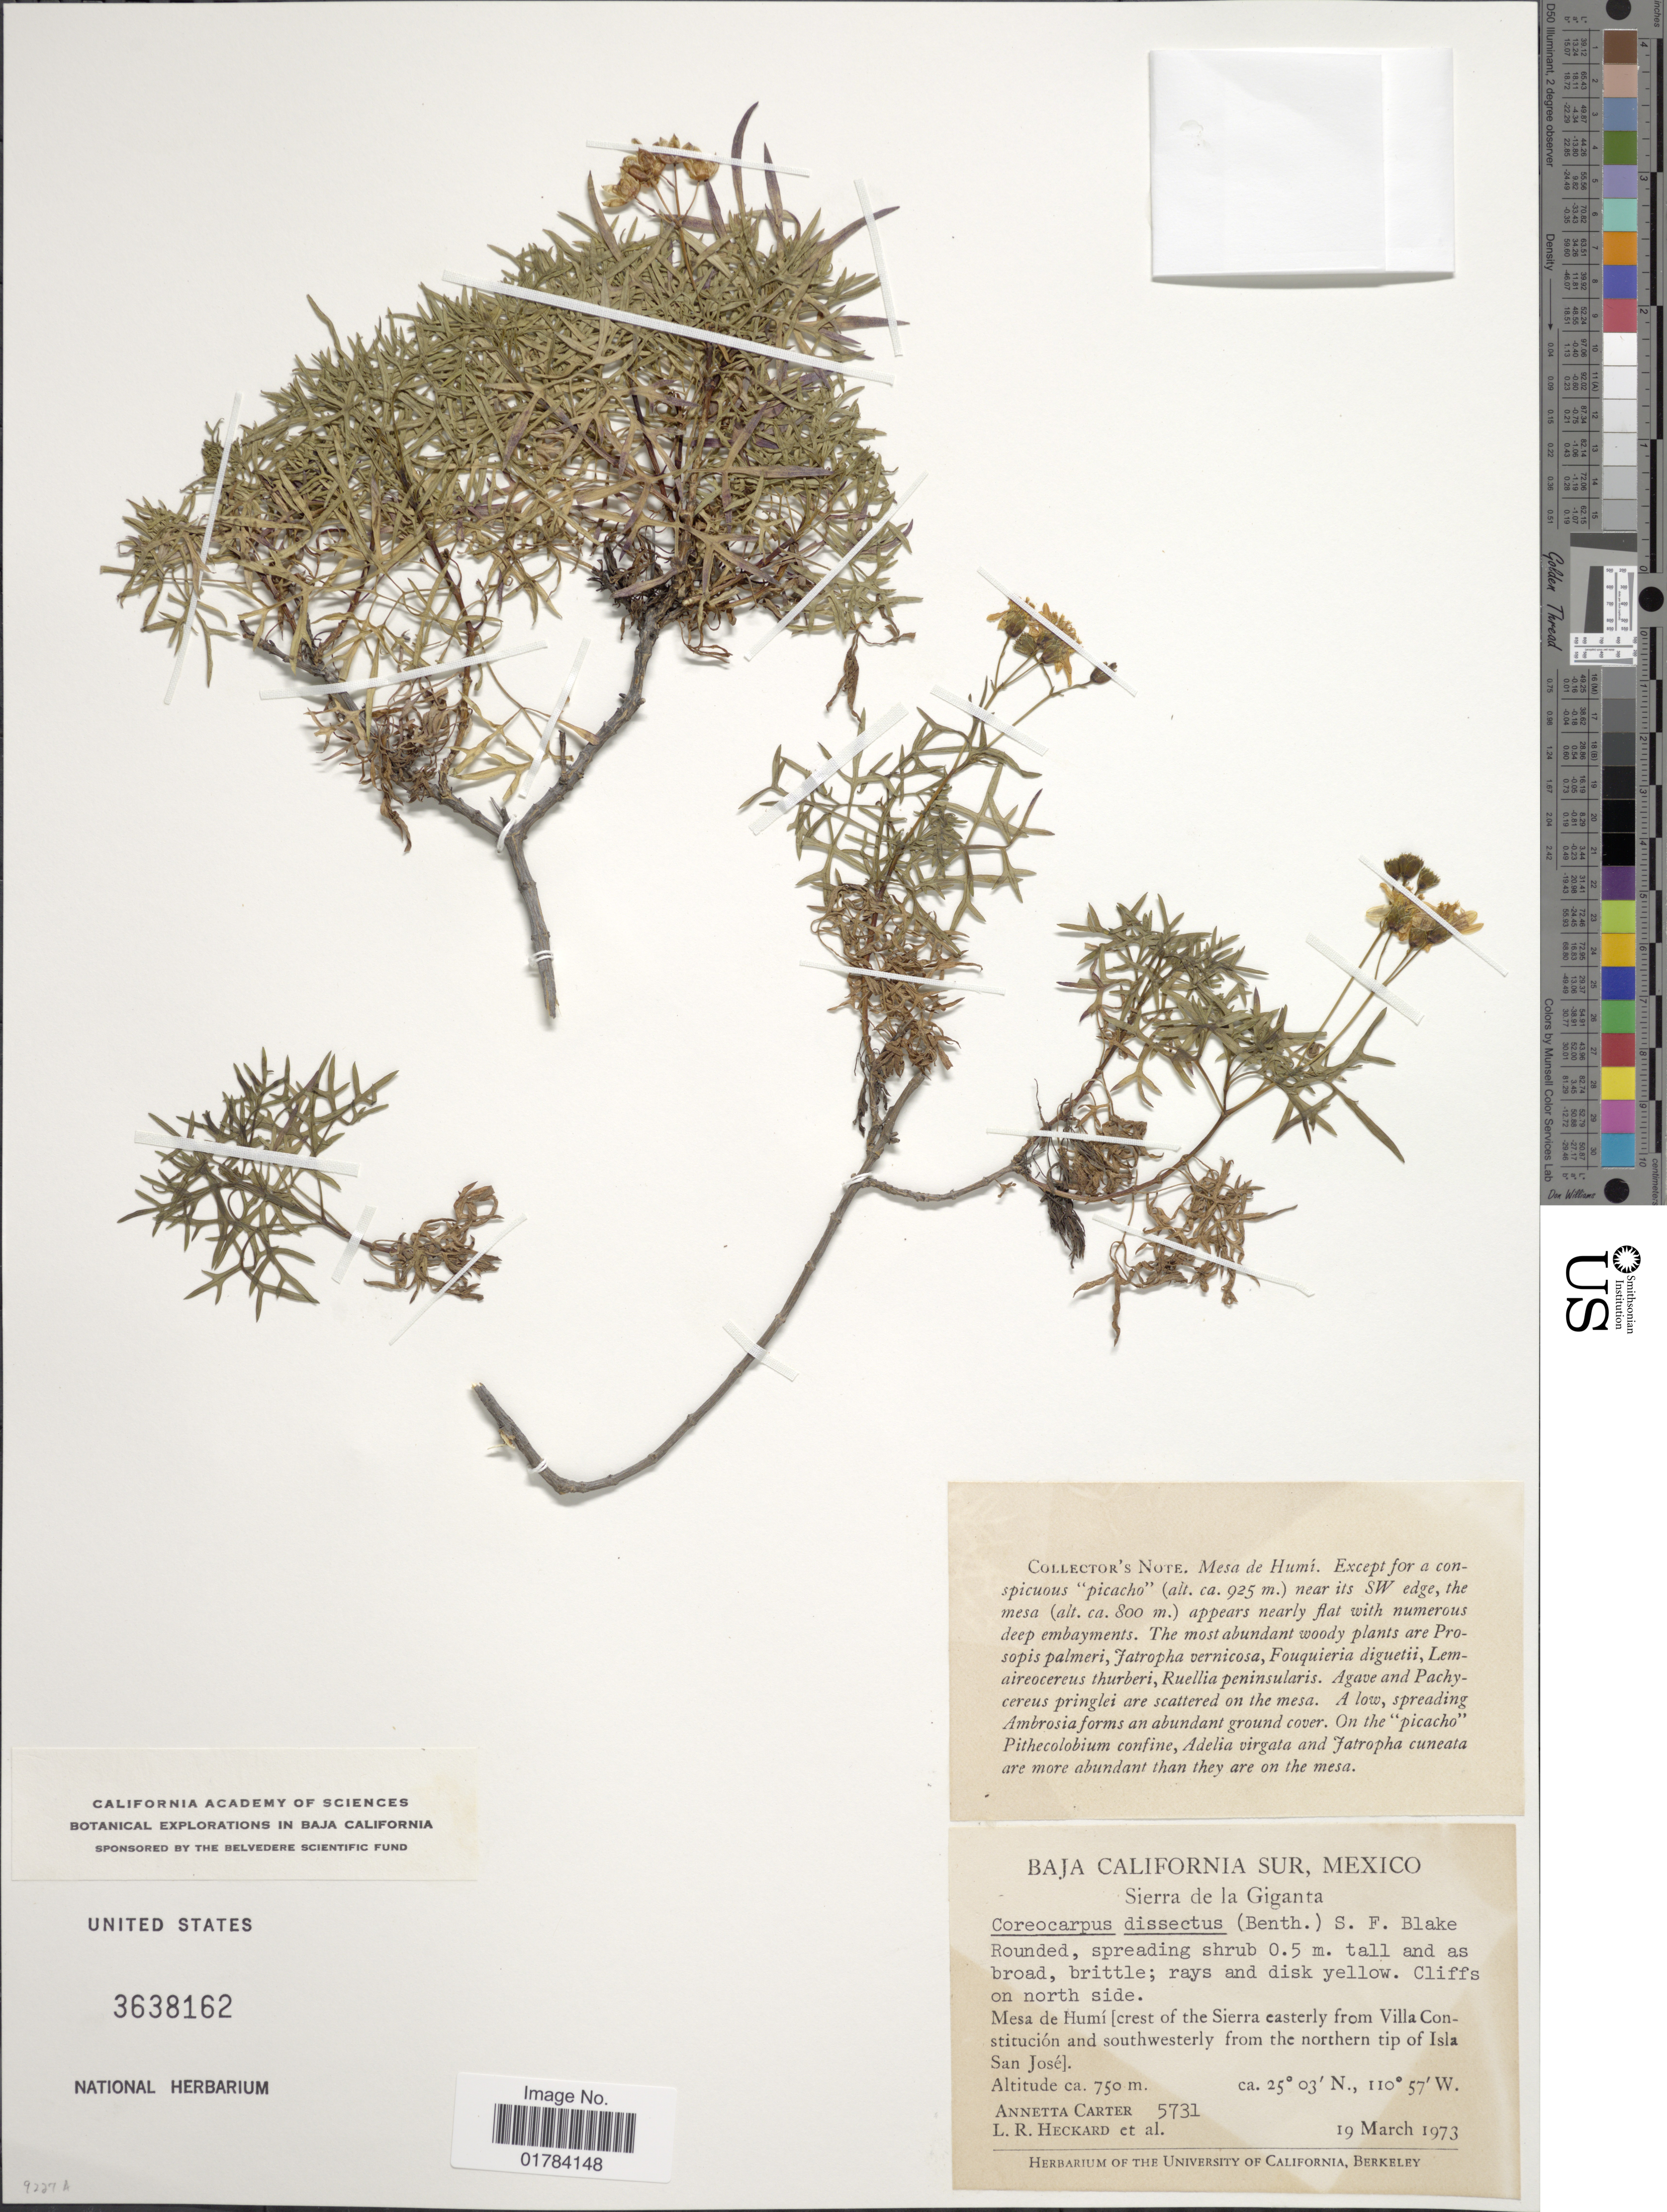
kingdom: Plantae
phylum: Tracheophyta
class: Magnoliopsida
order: Asterales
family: Asteraceae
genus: Coreocarpus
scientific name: Coreocarpus dissectus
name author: (Benth.) S.F. Blake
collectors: A. Carter, L. R. Heckard & et al.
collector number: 5731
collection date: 1973-03-19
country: Mexico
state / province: Baja California Sur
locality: Sierra de la Giganta, Mesa de Humi (crest of the Sierra easterly from Villa Constitucion and southwesterly from the northern tip of Isla San Jose)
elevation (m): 750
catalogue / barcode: US 3638162